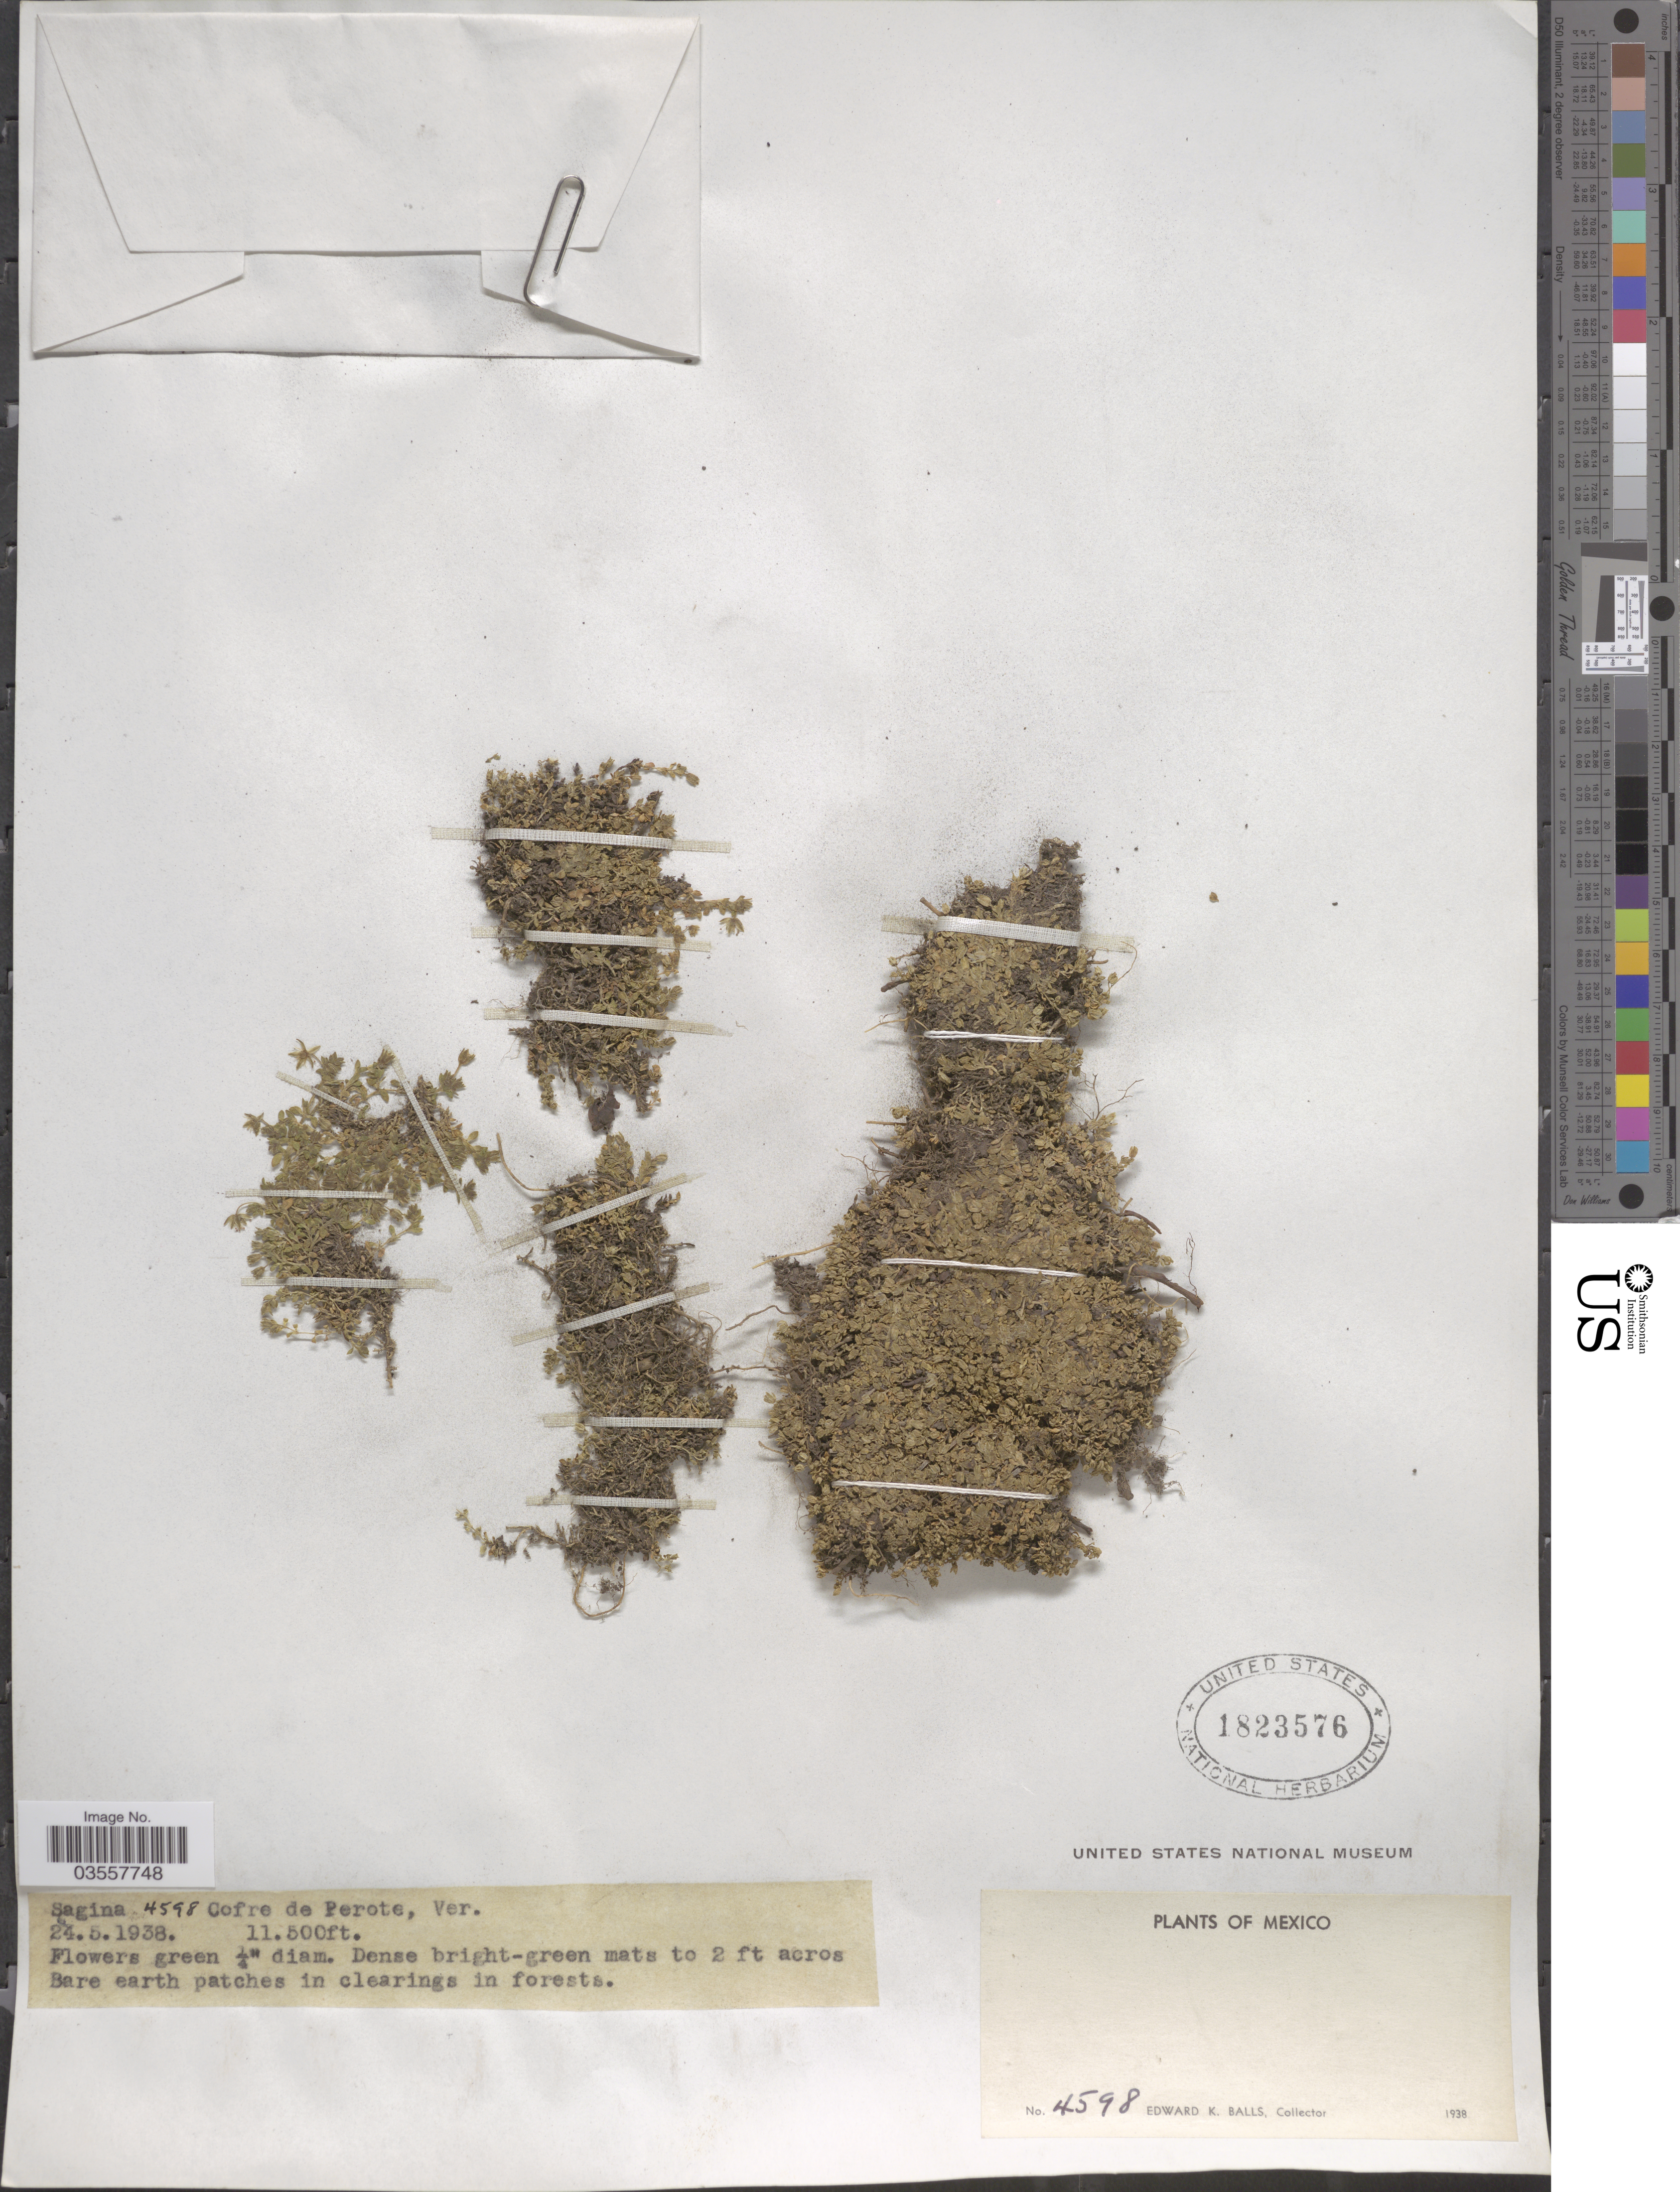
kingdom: Plantae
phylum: Tracheophyta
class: Magnoliopsida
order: Caryophyllales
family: Caryophyllaceae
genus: Sagina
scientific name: Sagina sp.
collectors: E. K. Balls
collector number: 4598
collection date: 1938-05-24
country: Mexico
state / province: Veracruz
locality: Cofre de Perote.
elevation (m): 3505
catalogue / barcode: US 1823576